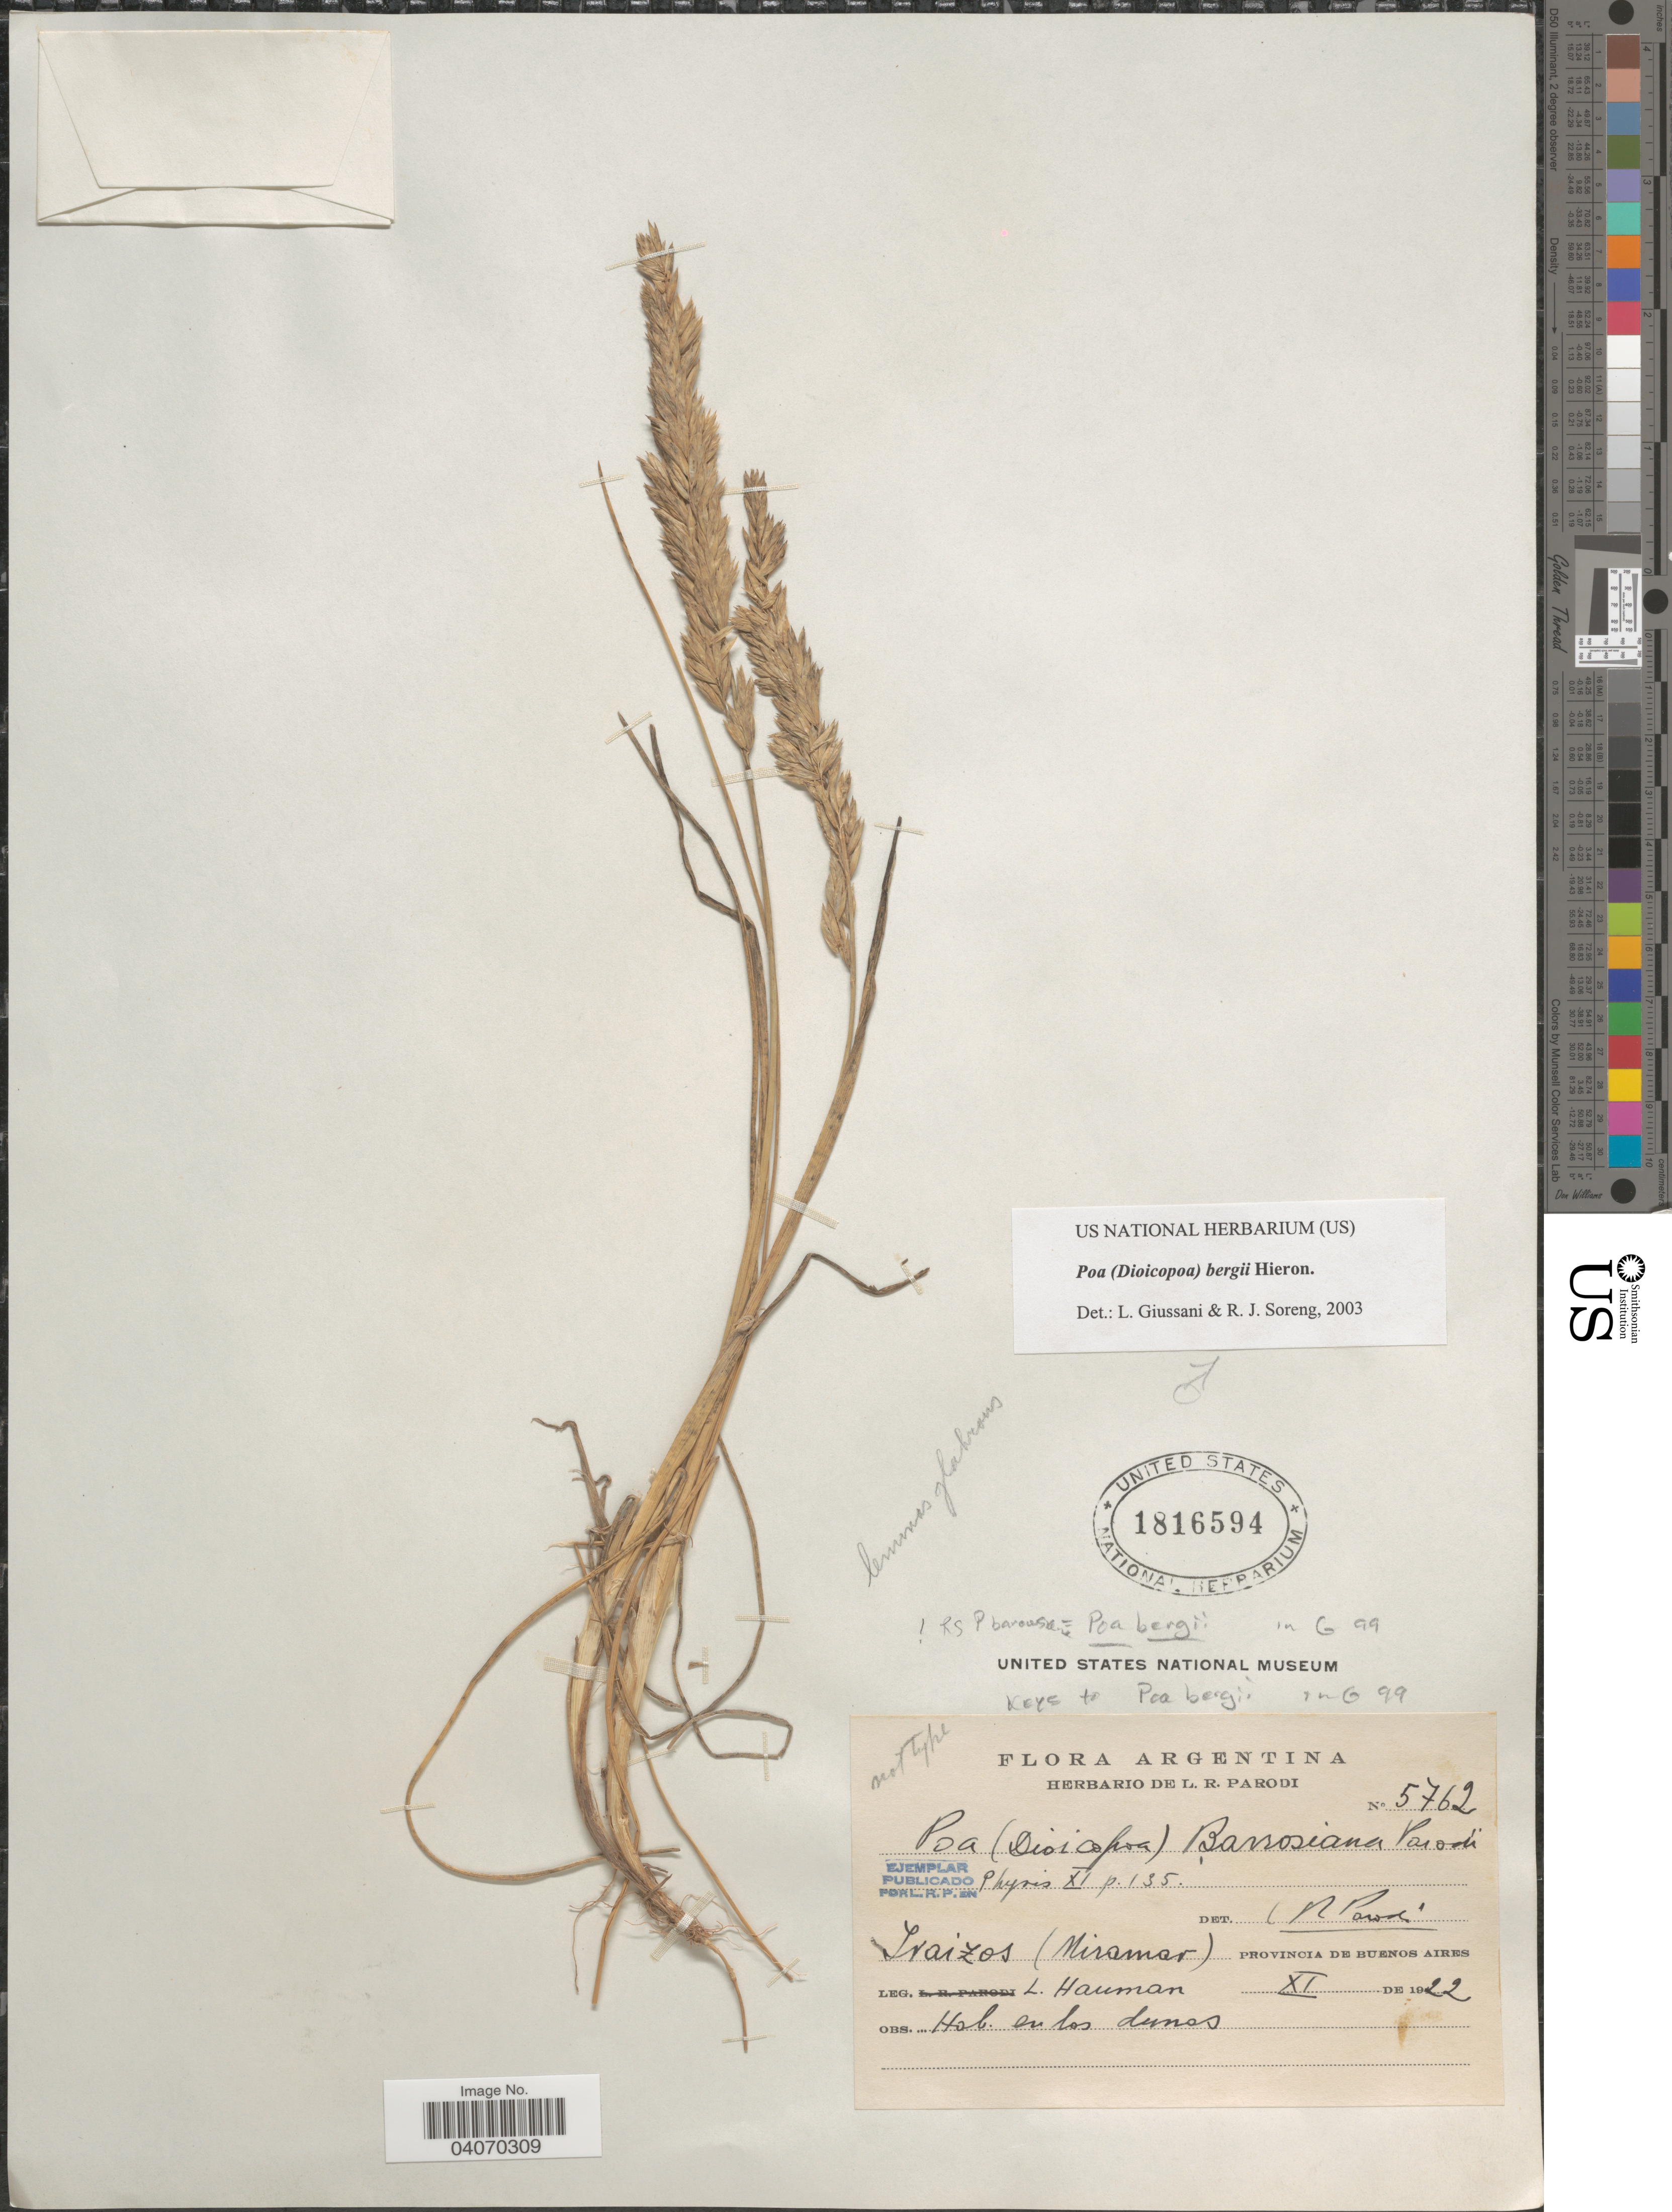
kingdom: Plantae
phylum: Tracheophyta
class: Liliopsida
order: Poales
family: Poaceae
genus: Poa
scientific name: Poa bergii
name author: Hieron.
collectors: L. Hauman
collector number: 5762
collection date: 1922-11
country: Argentina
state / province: Buenos Aires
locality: Iraizos (Miramar).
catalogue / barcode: US 1816594